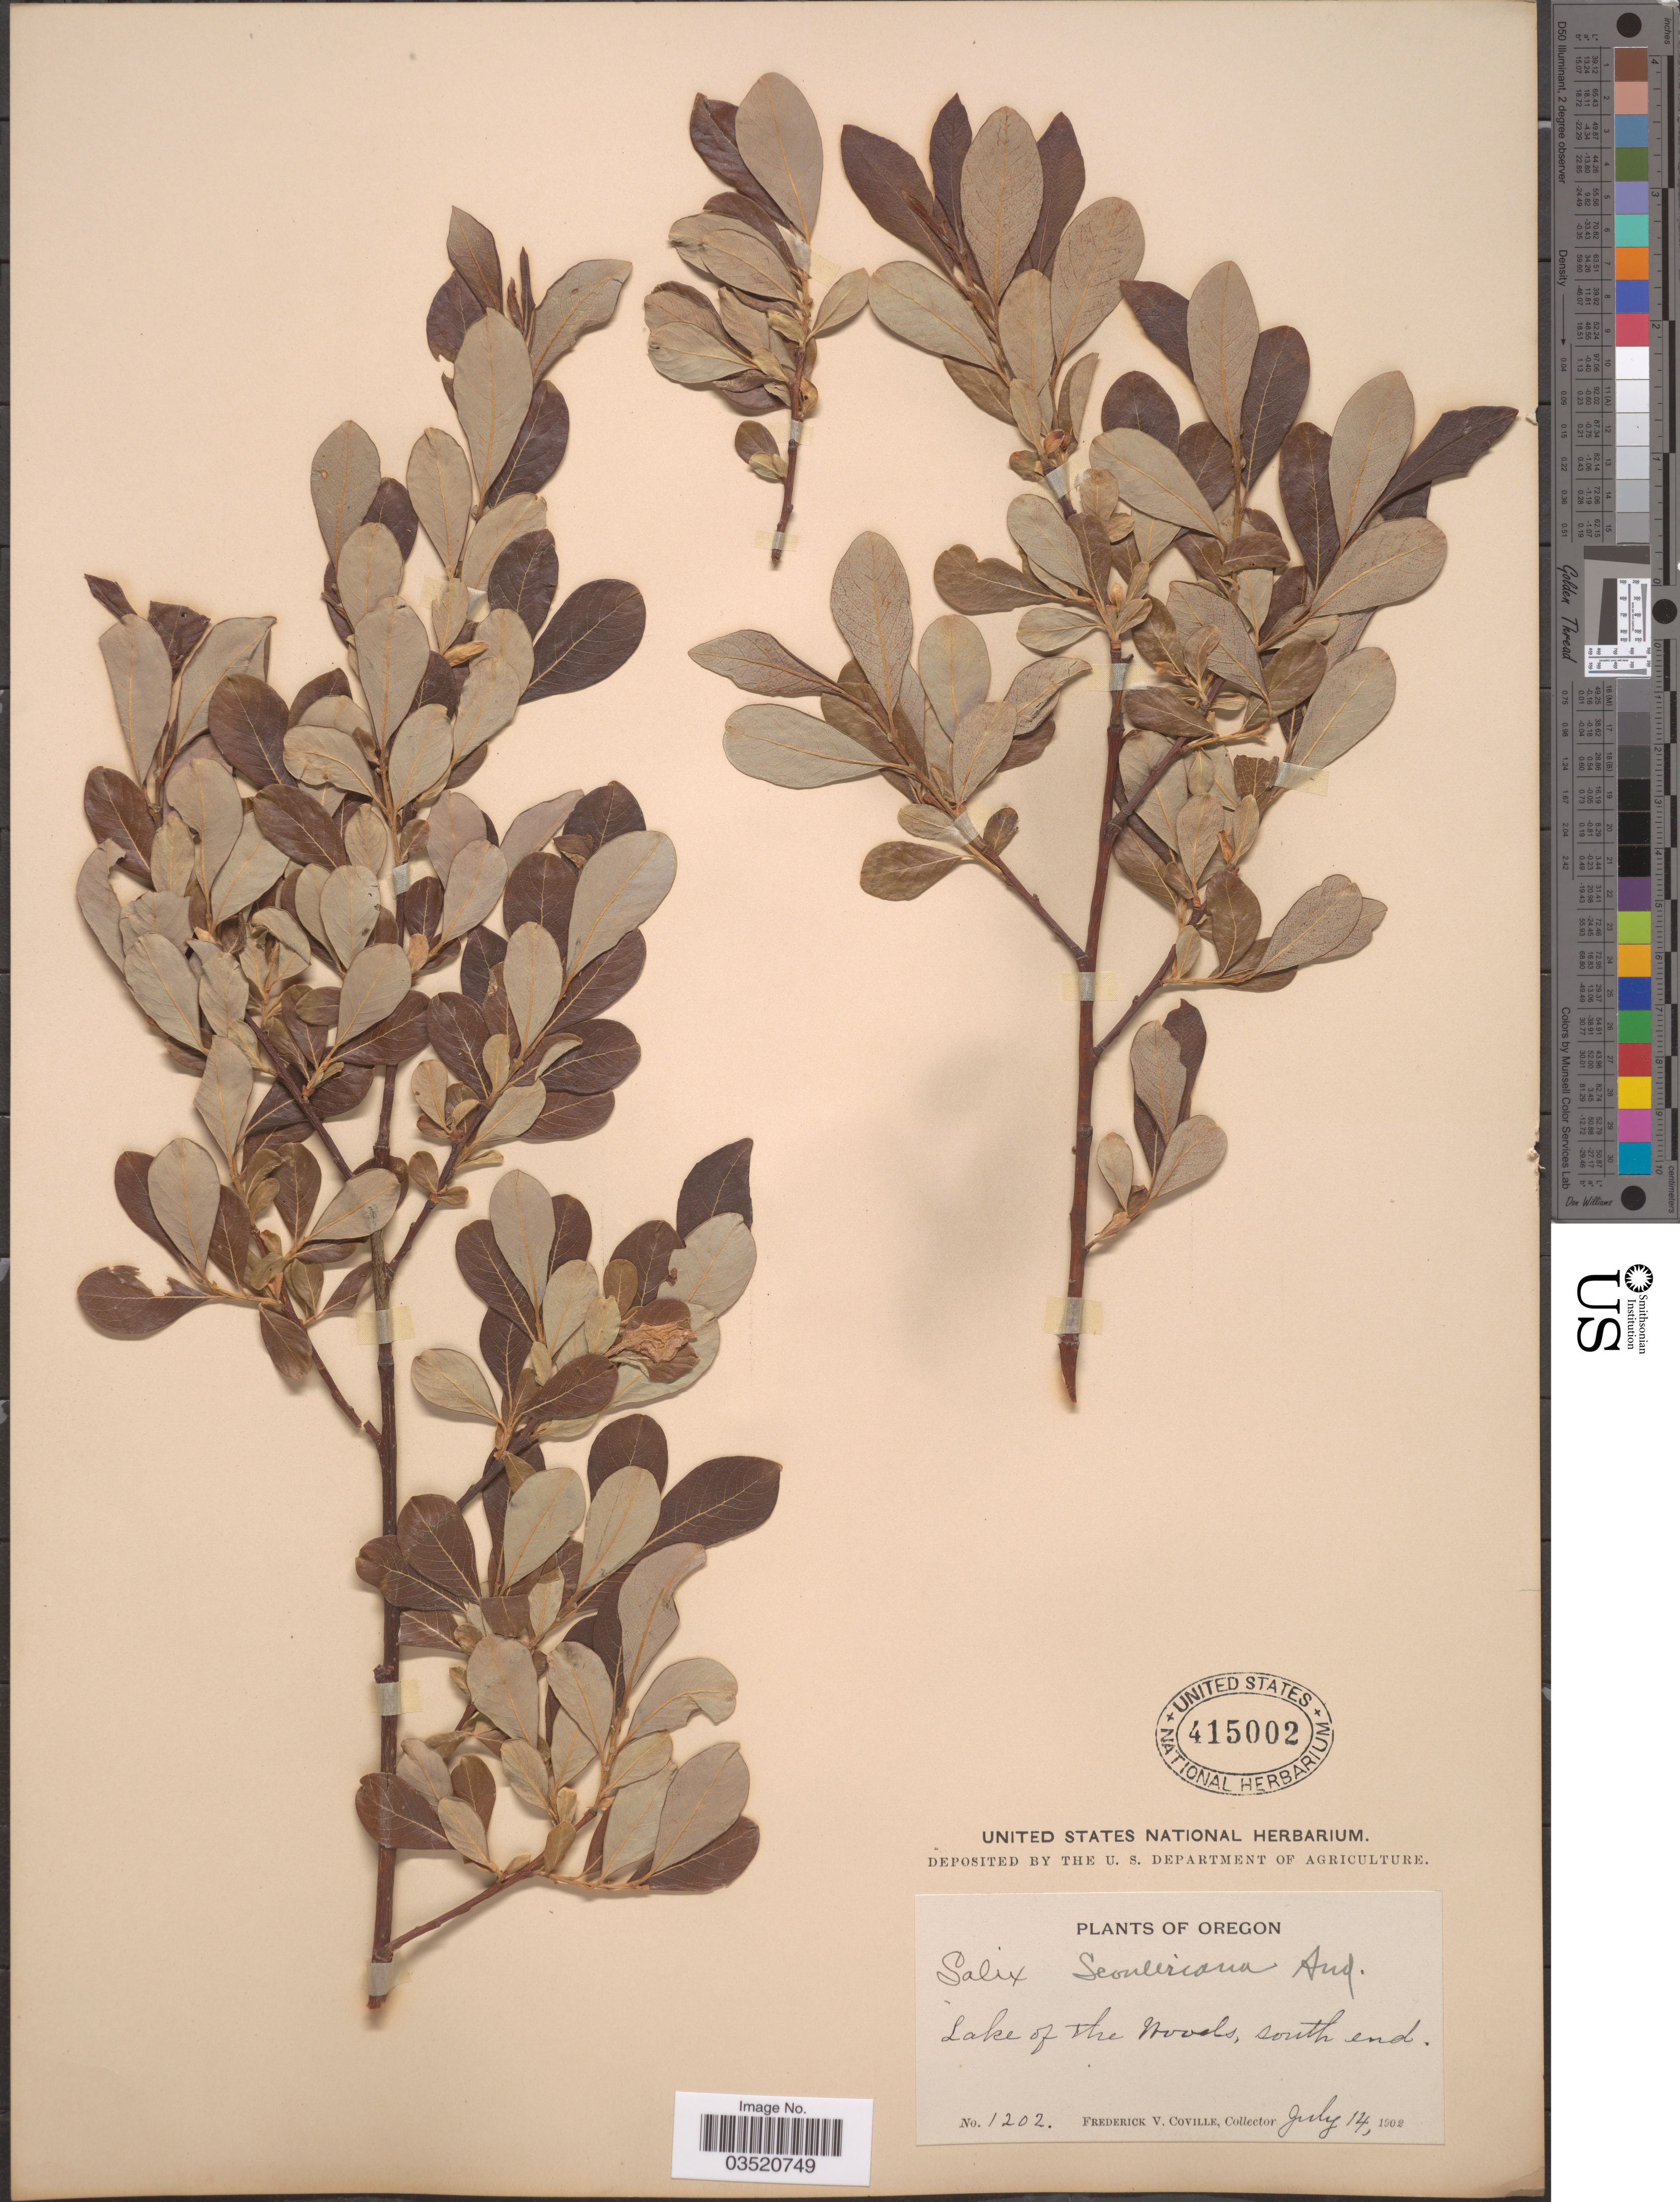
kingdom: Plantae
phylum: Tracheophyta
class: Magnoliopsida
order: Malpighiales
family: Salicaceae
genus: Salix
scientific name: Salix scouleriana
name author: Barratt ex Hook.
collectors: F. V. Coville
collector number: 1202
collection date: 1902-07-14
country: United States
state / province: Oregon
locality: Lake of the Woods, south end.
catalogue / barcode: US 415002